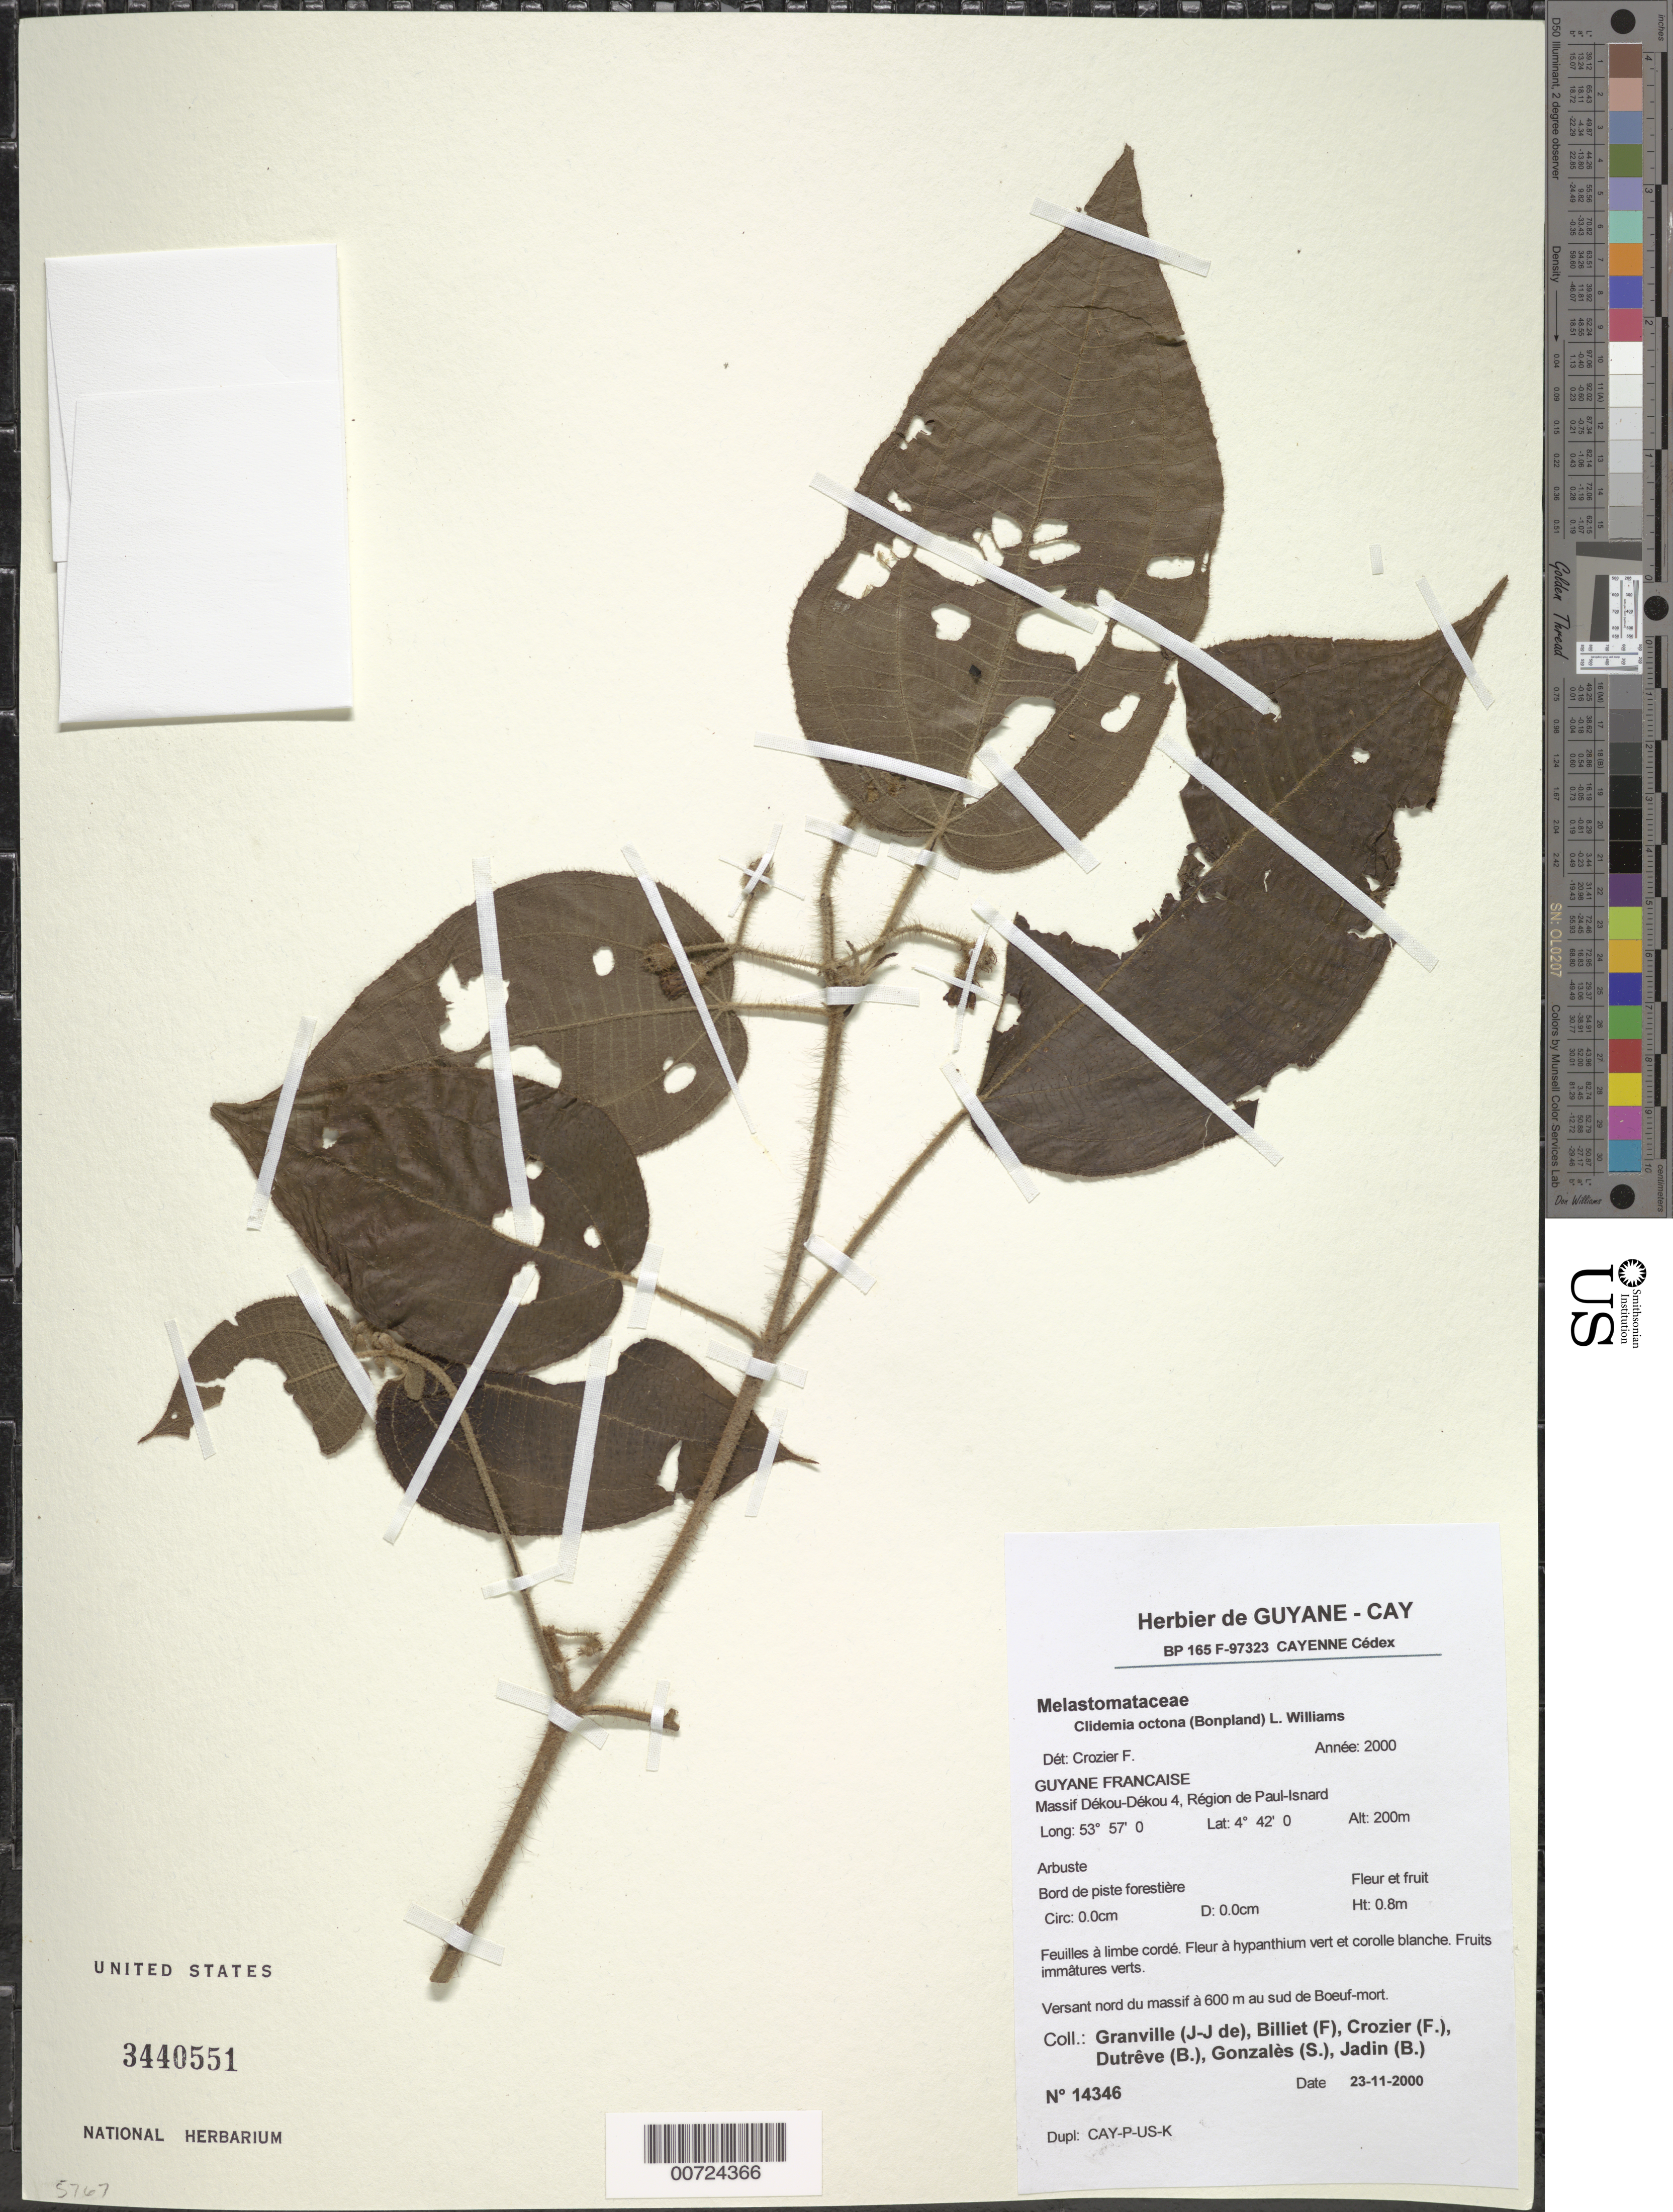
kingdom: Plantae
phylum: Tracheophyta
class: Magnoliopsida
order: Myrtales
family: Melastomataceae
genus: Clidemia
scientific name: Clidemia octona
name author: (Bonpl.) L.O. Williams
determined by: Crozier, F.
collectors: J.-J. de Granville, F. Billiet, F. Crozier, B. Dutrêve, S. Gonzales & B. Jadin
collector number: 14346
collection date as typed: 23-Nov-00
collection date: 2000-11-23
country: French Guiana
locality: Massif Dékou-Dékou 4, région de Paul-Isnard; versant nord du massif a 600 m au sud de Boeuf Mort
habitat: Along forest trail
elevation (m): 200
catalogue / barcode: US 3440551